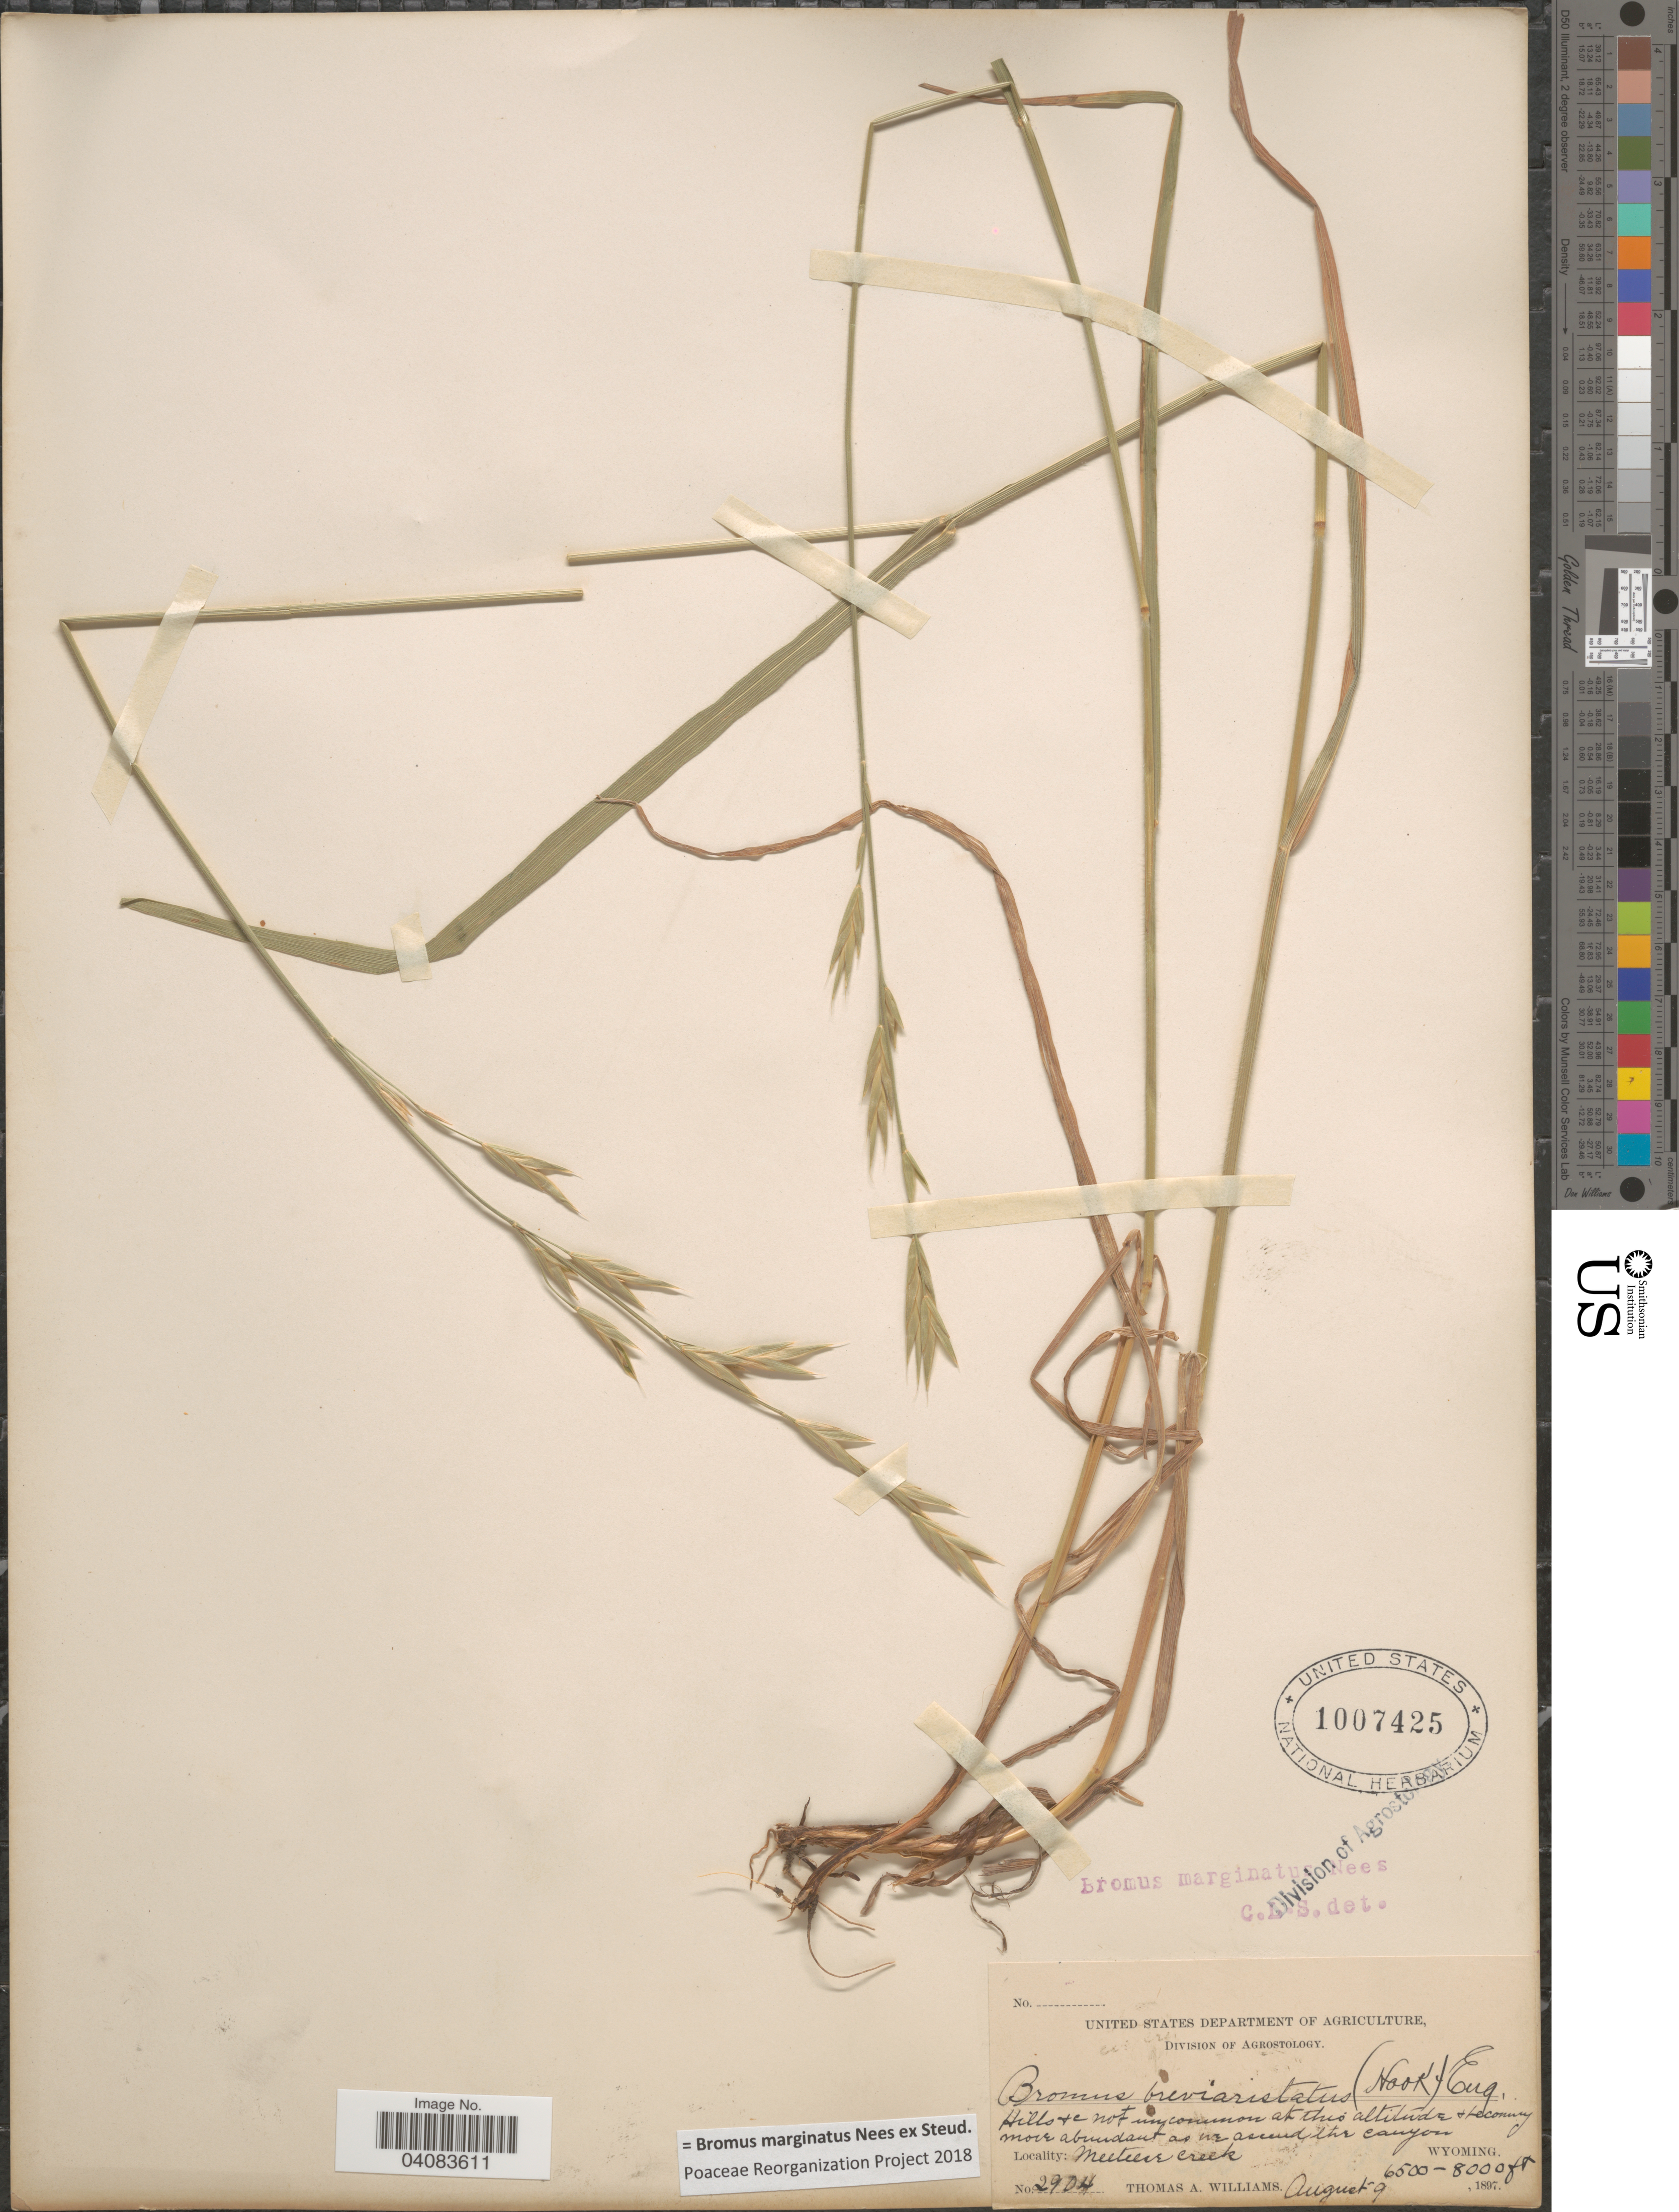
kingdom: Plantae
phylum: Tracheophyta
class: Liliopsida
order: Poales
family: Poaceae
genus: Bromus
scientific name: Bromus marginatus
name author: Nees ex Steud.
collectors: T. A. Williams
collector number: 2904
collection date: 1897-08-09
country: United States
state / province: Wyoming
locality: Meeteese creek.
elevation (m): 1981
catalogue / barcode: US 1007425